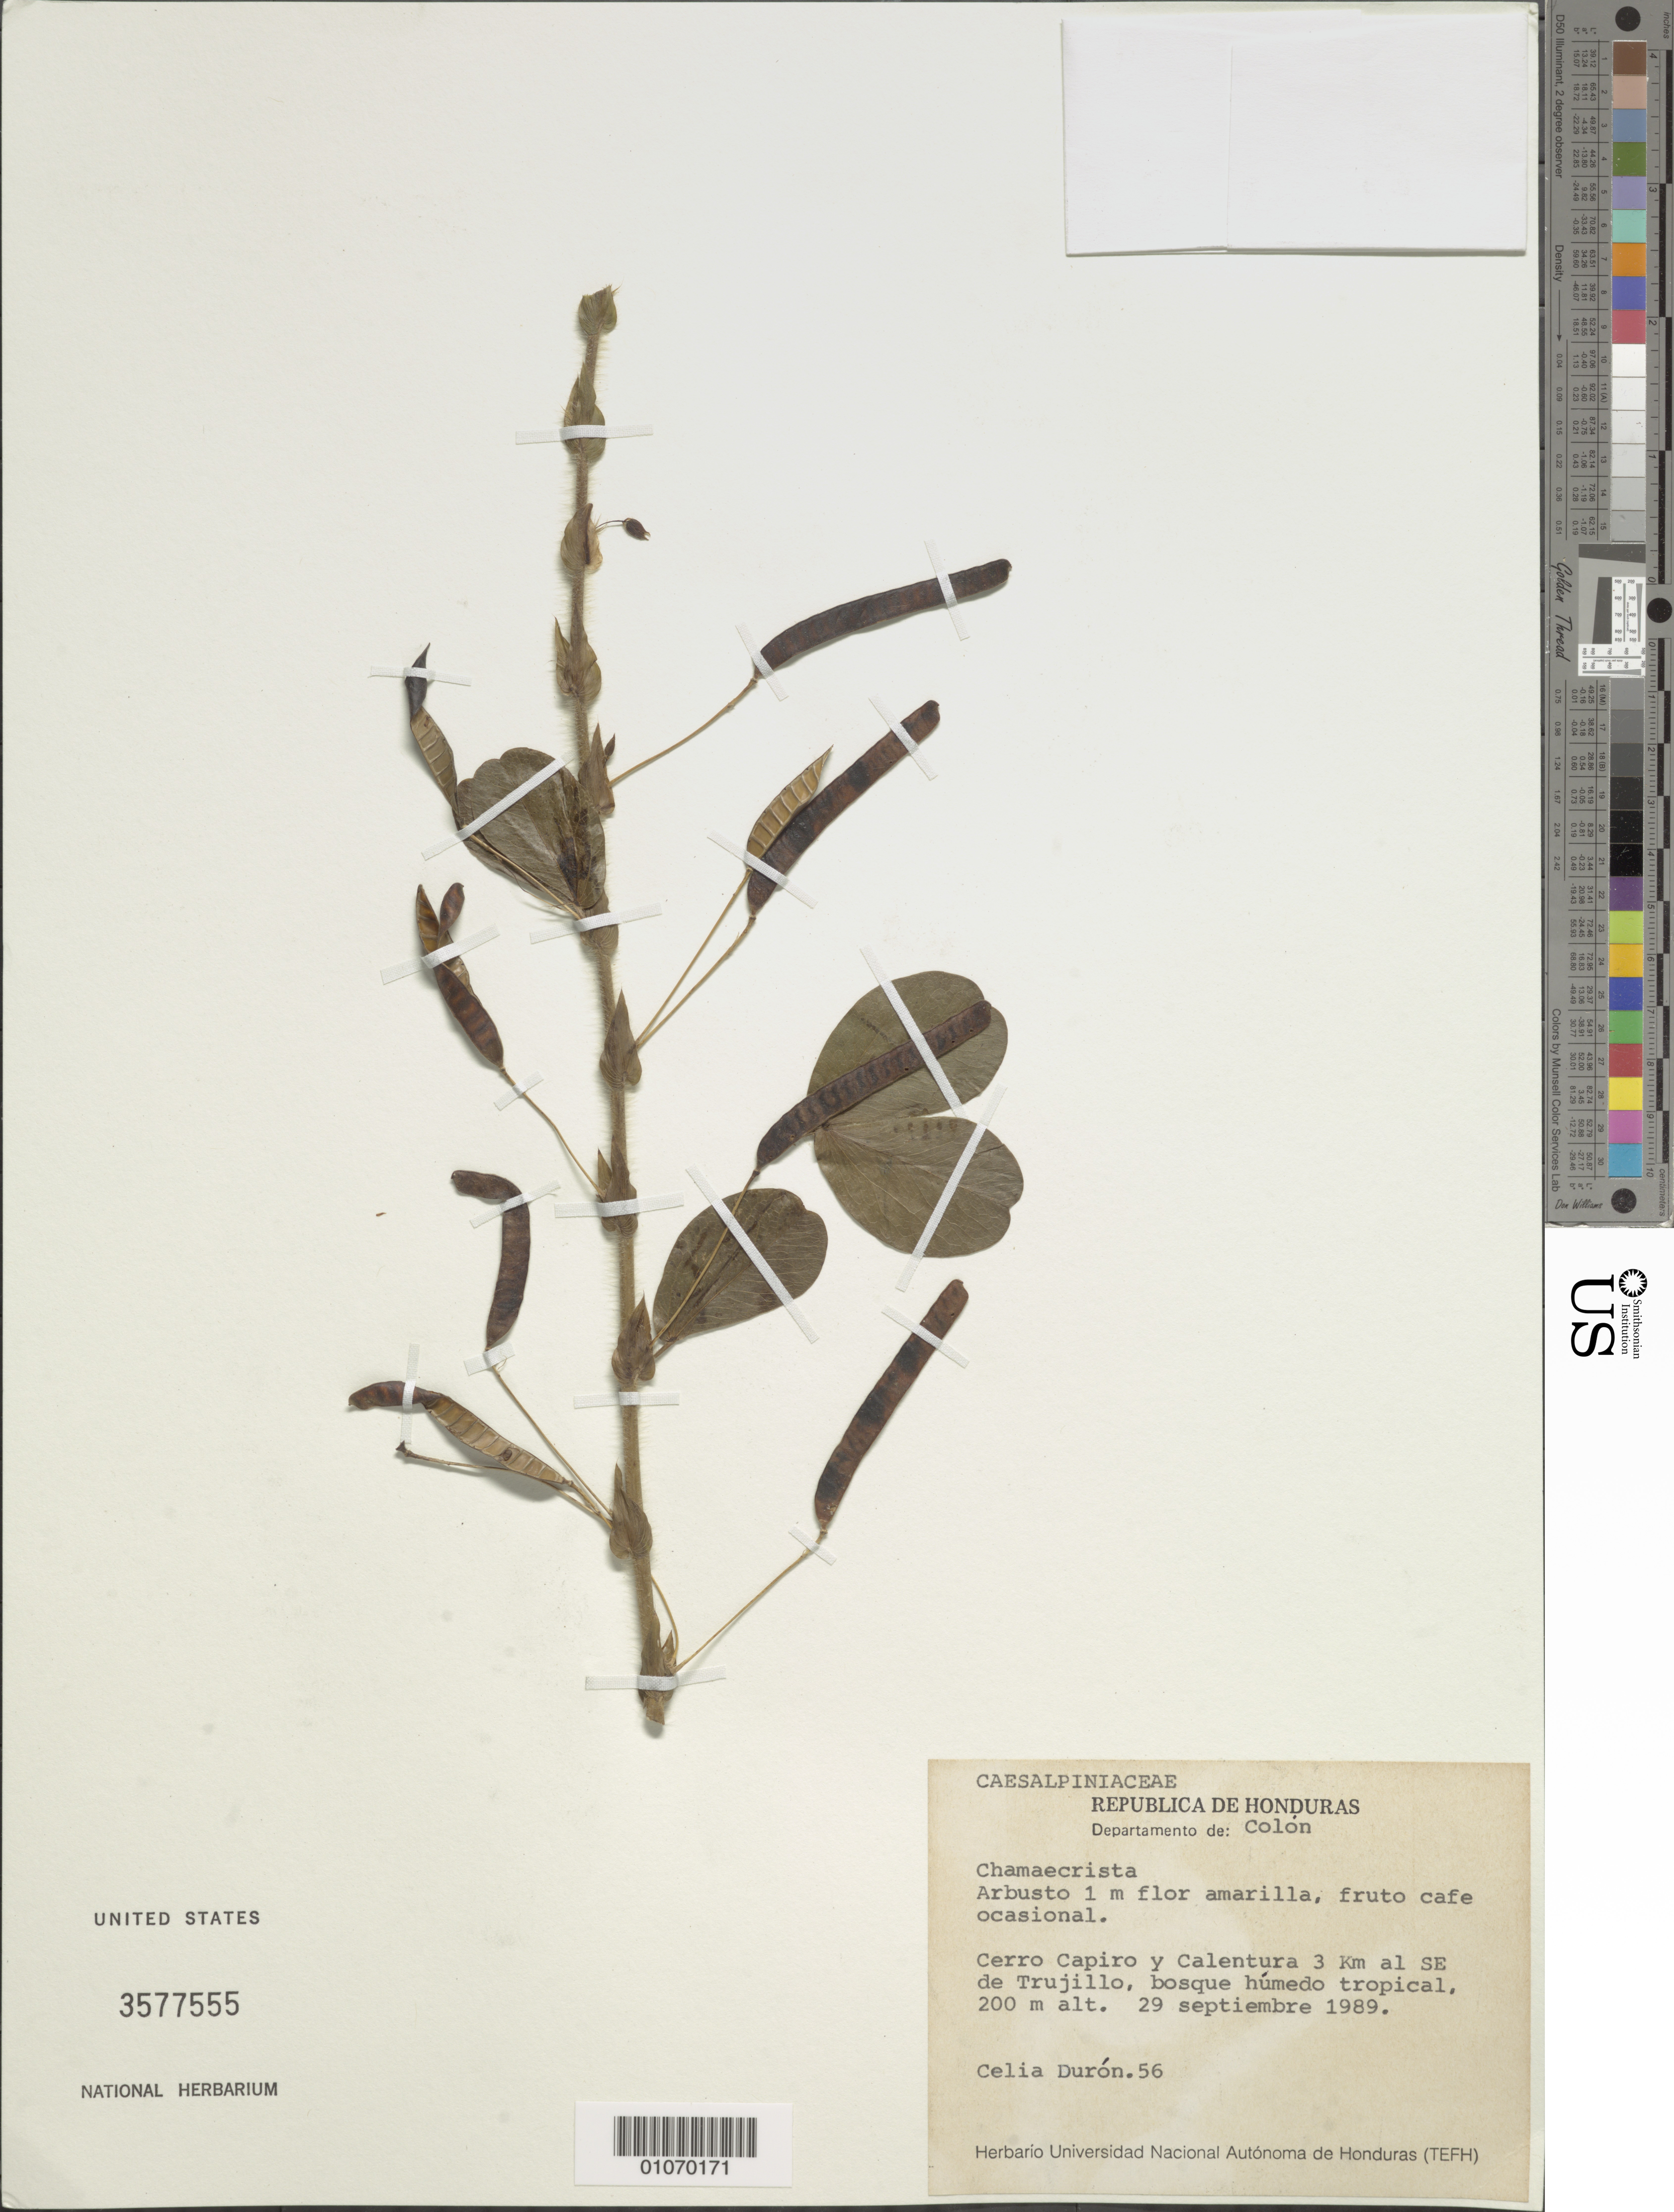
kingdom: Plantae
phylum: Tracheophyta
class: Magnoliopsida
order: Fabales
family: Fabaceae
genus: Chamaecrista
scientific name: Chamaecrista rotundifolia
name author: (Pers.) Greene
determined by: Souza, A. O.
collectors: C. Duron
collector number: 56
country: Honduras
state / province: Colón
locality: Cerro Capiro and Calentura, SE of Trujillo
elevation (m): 200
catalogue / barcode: US 3577555